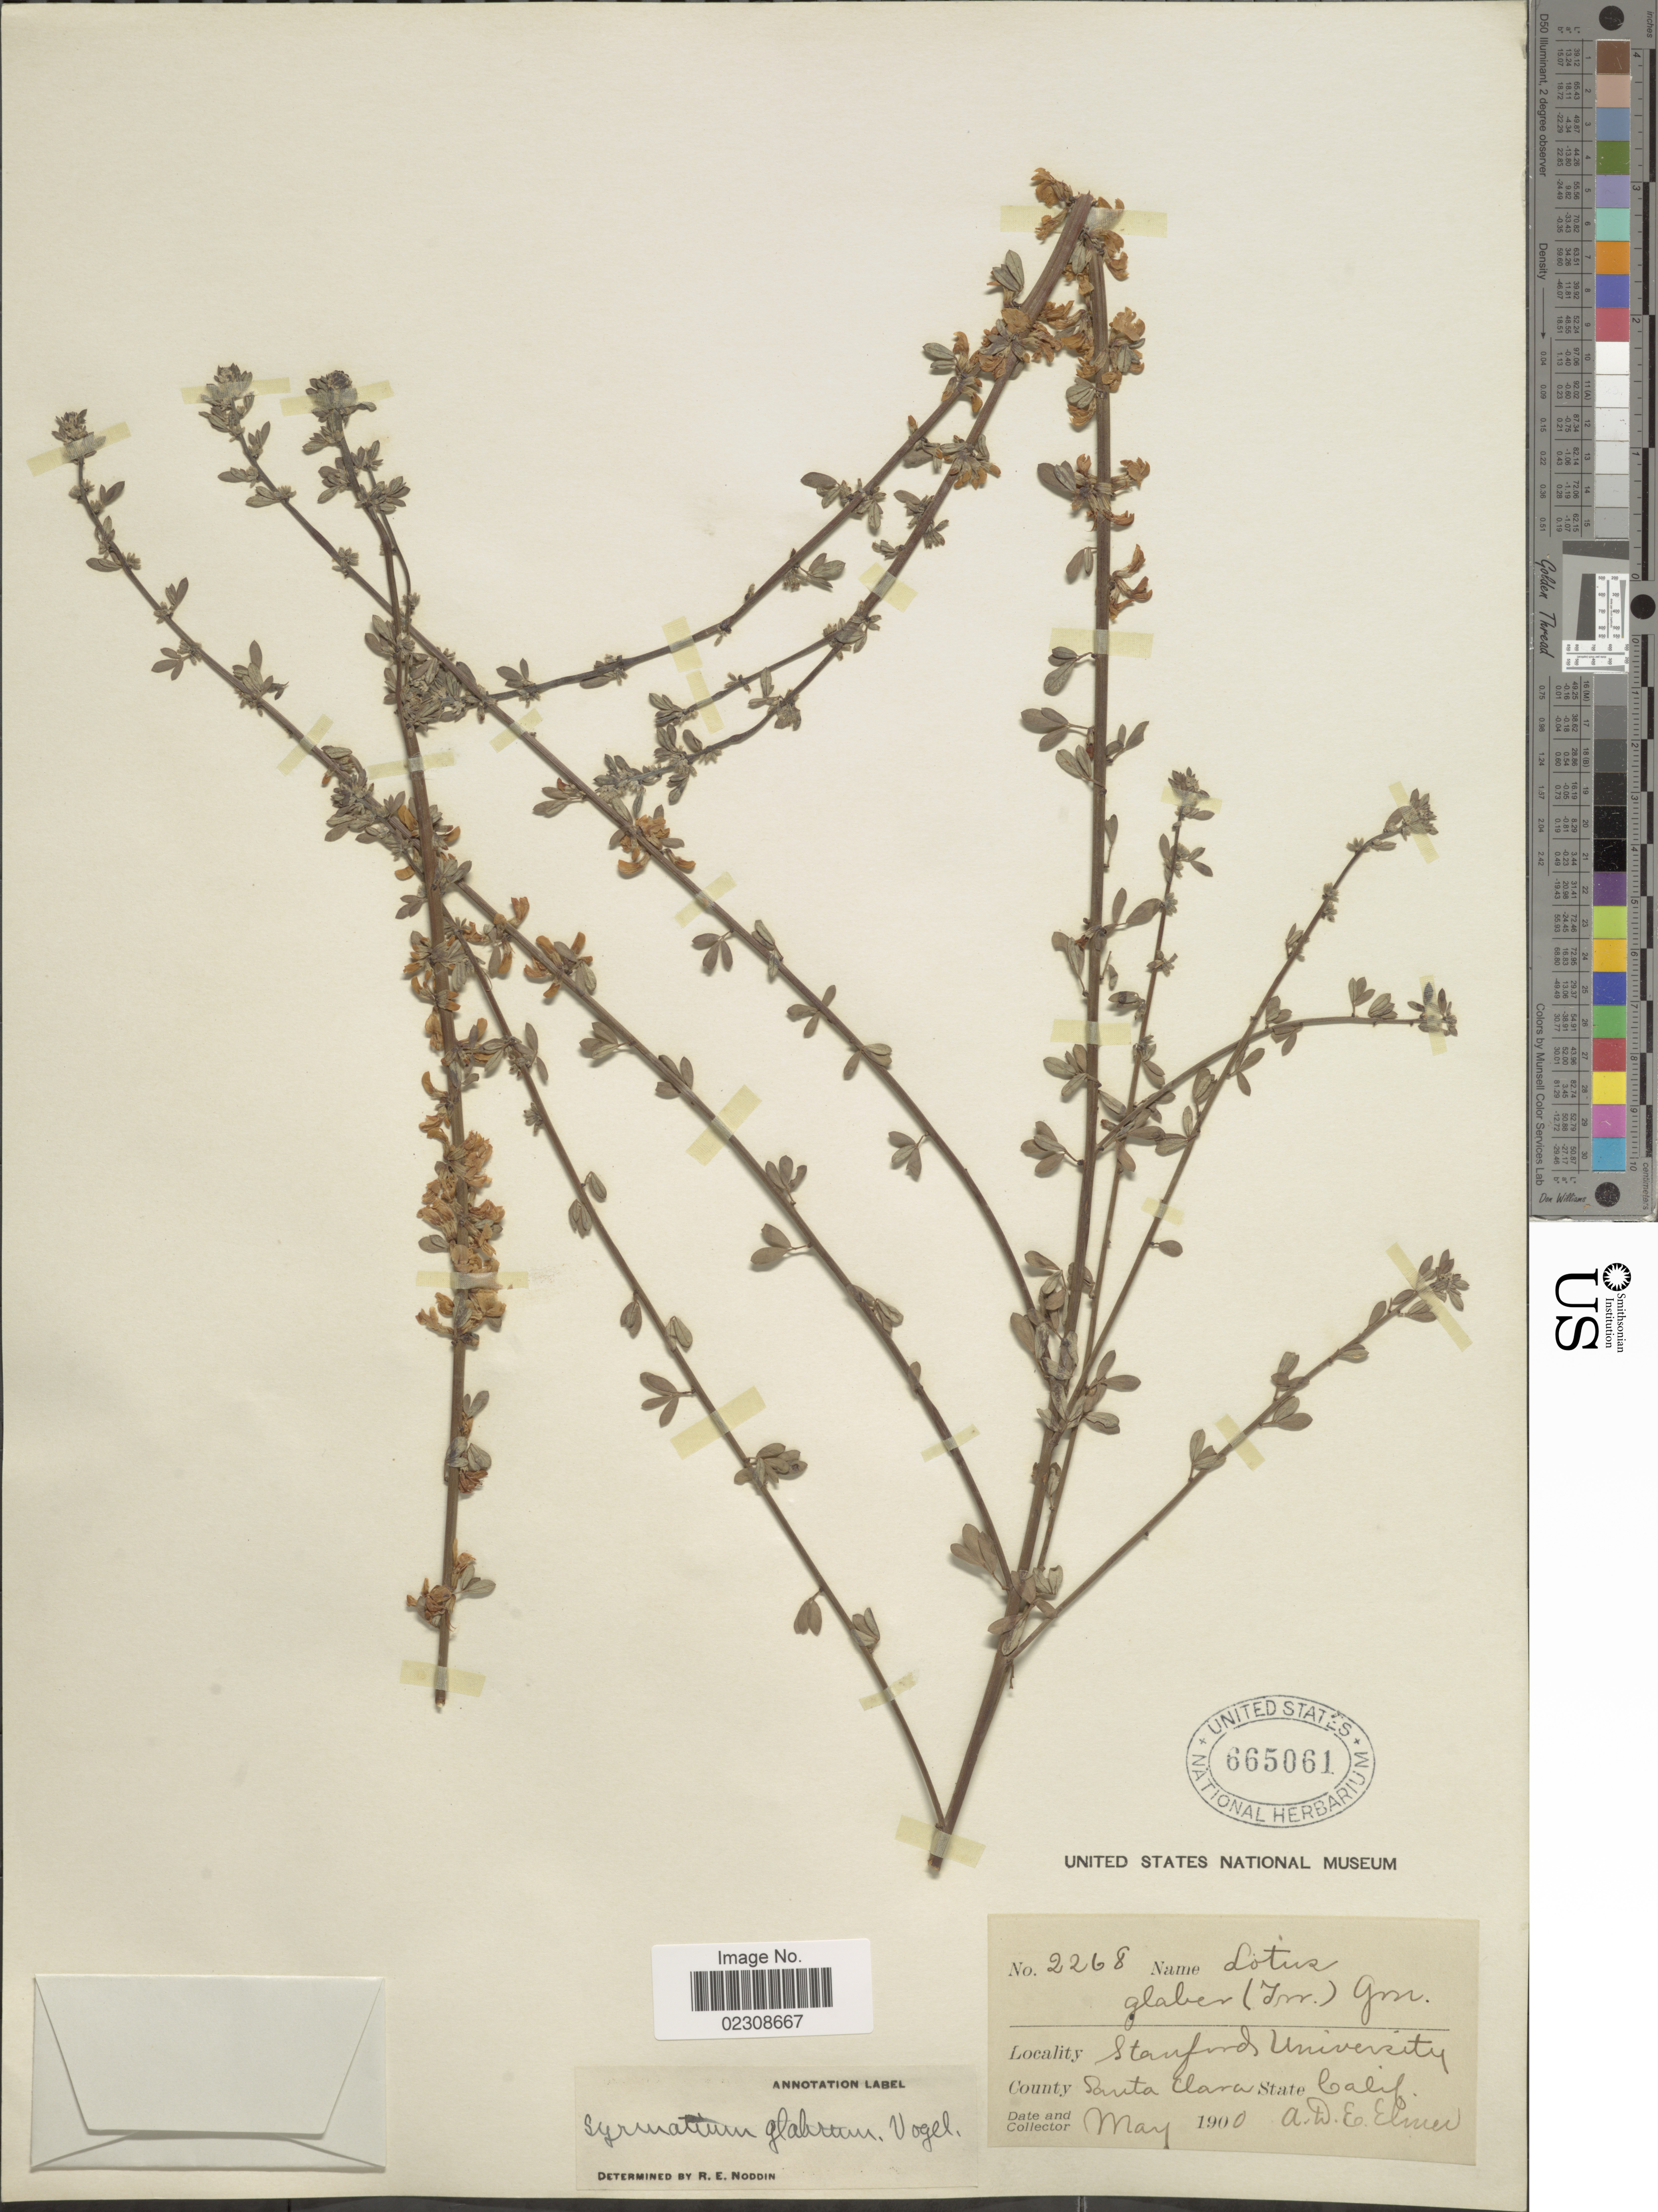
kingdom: Plantae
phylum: Tracheophyta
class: Magnoliopsida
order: Fabales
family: Fabaceae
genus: Syrmatium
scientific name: Syrmatium glabrum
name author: Vogel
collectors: A. D. E. Elmer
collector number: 2268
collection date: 1900-05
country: United States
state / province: California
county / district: Santa Clara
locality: Stanford University. Santa Clara County. Calif.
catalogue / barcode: US 665061